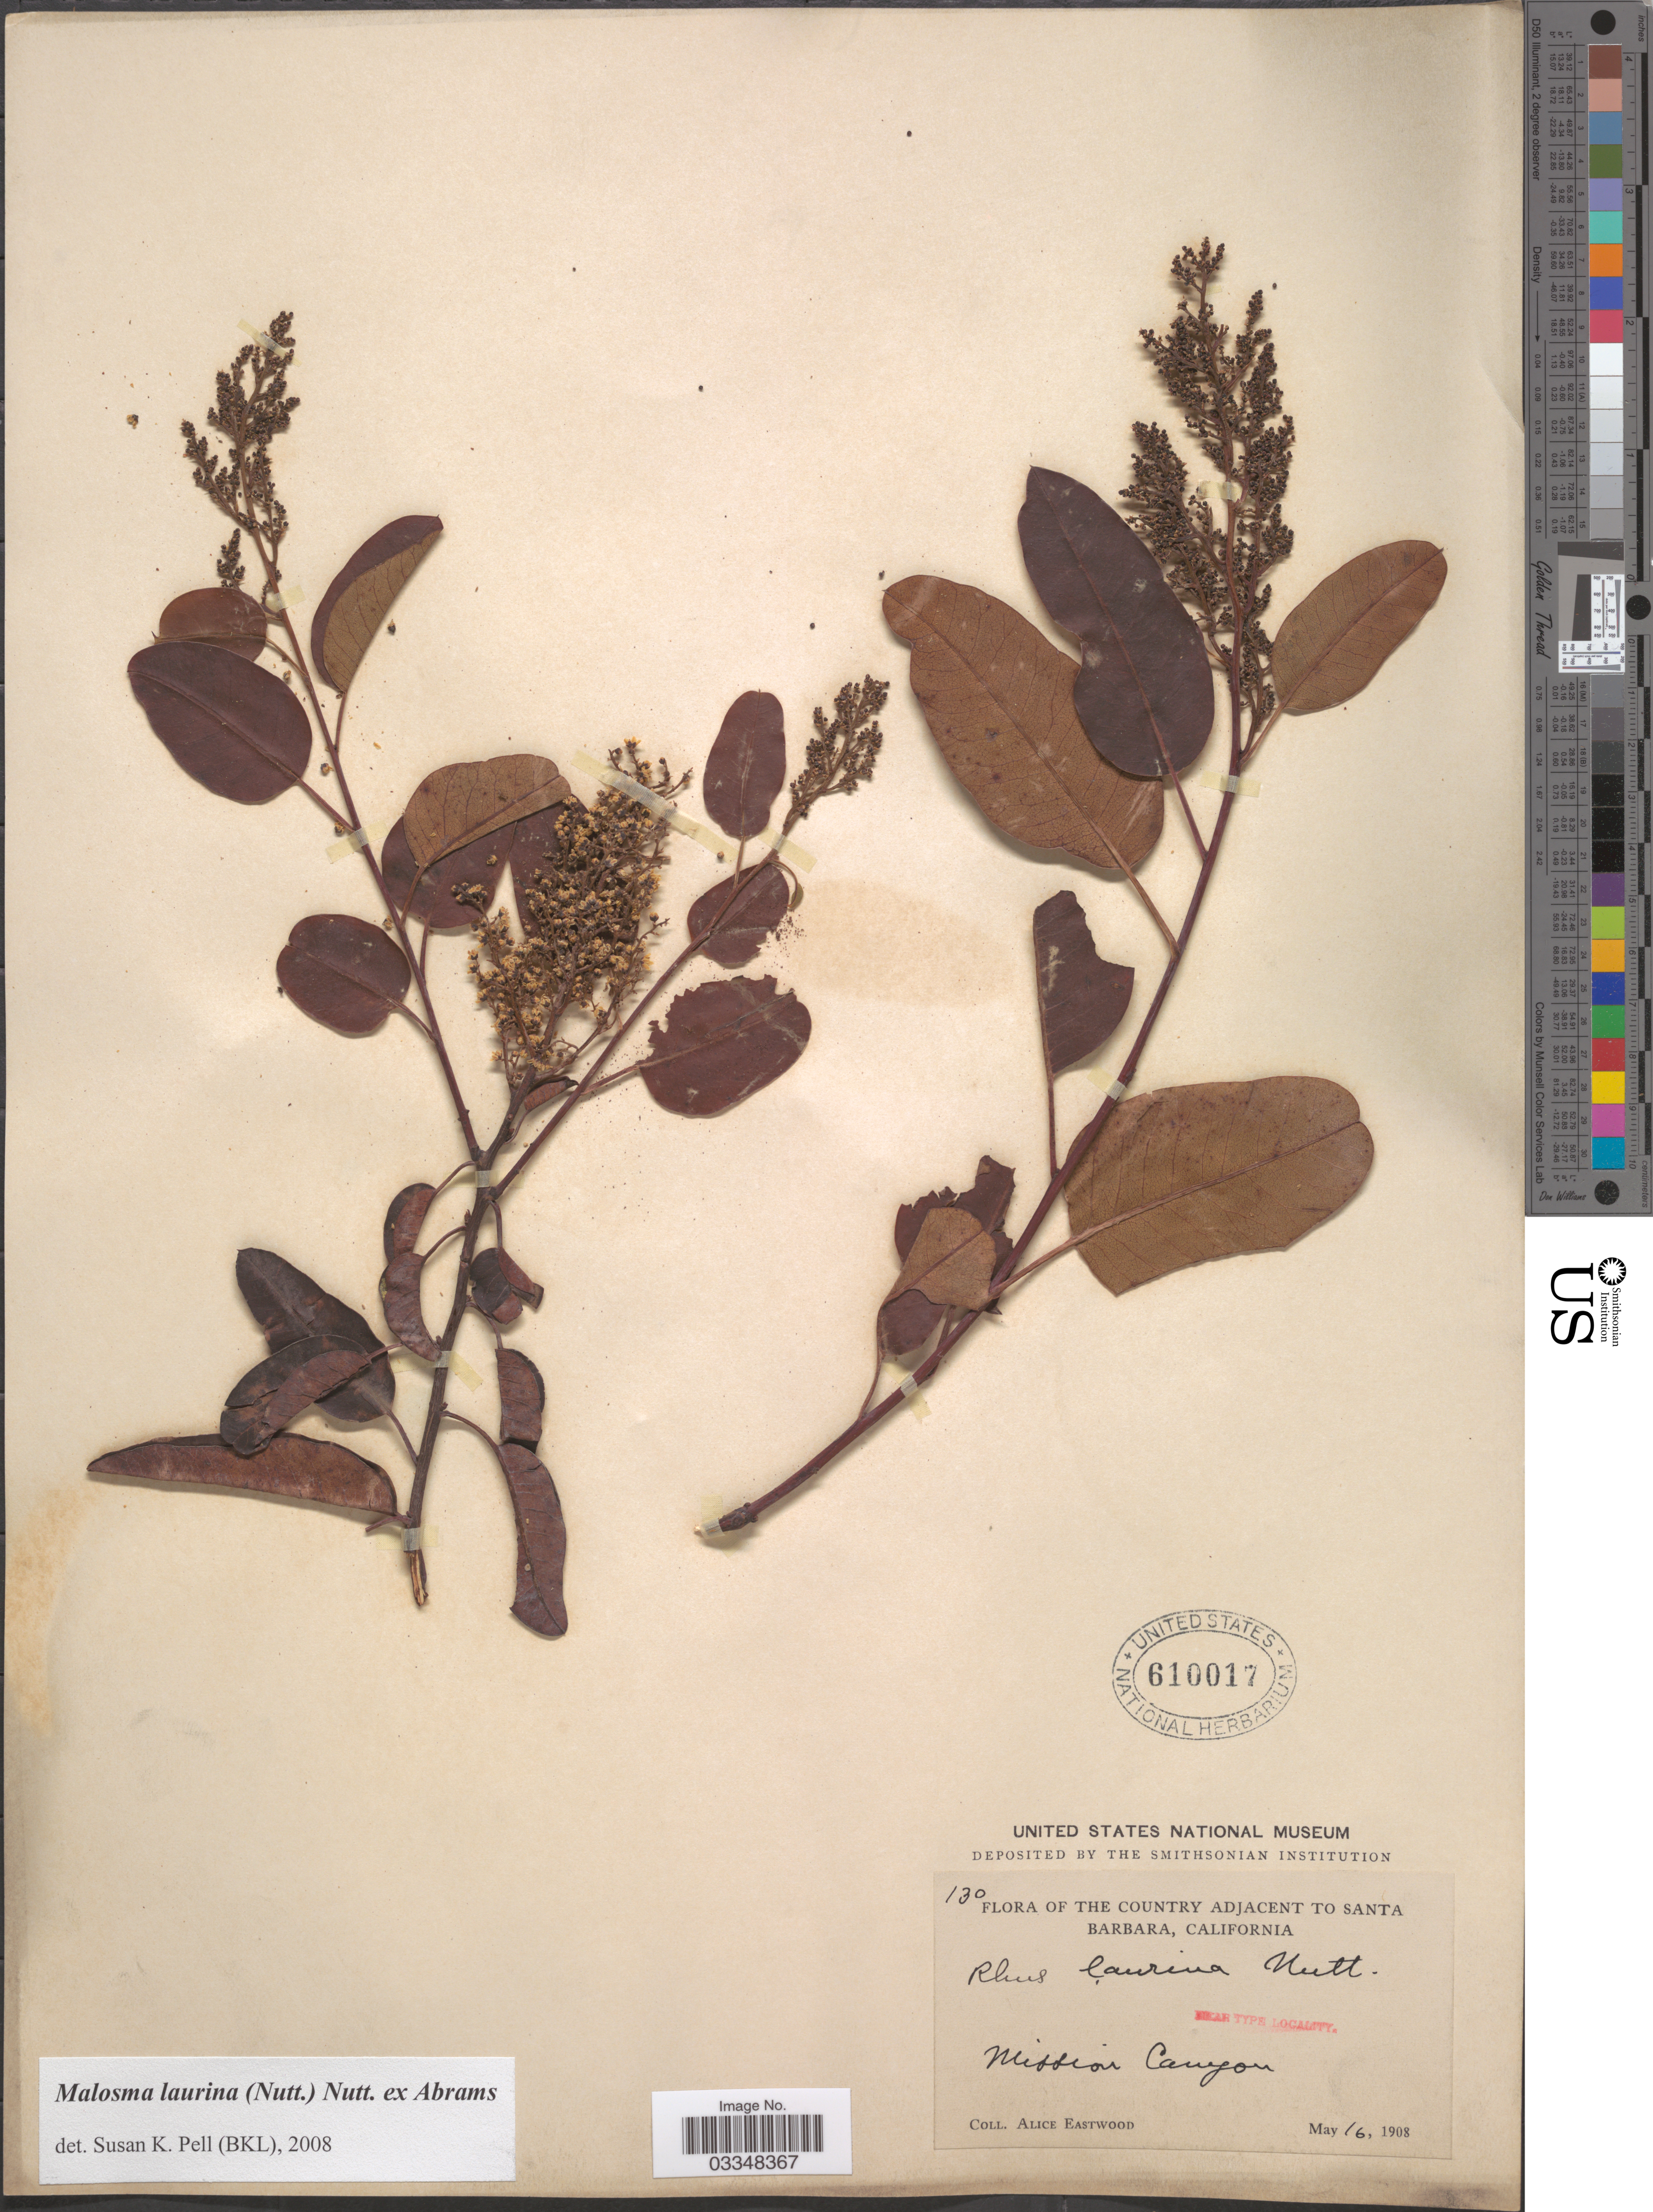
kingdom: Plantae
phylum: Tracheophyta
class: Magnoliopsida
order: Sapindales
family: Anacardiaceae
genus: Malosma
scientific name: Malosma laurina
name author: (Nutt.) Nutt. ex Abrams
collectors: A. Eastwood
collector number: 130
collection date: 1908-05-16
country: United States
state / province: California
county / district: Santa Barbara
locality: The Country adjacent to Santa Barbara. Mission Canyon.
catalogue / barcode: US 610017